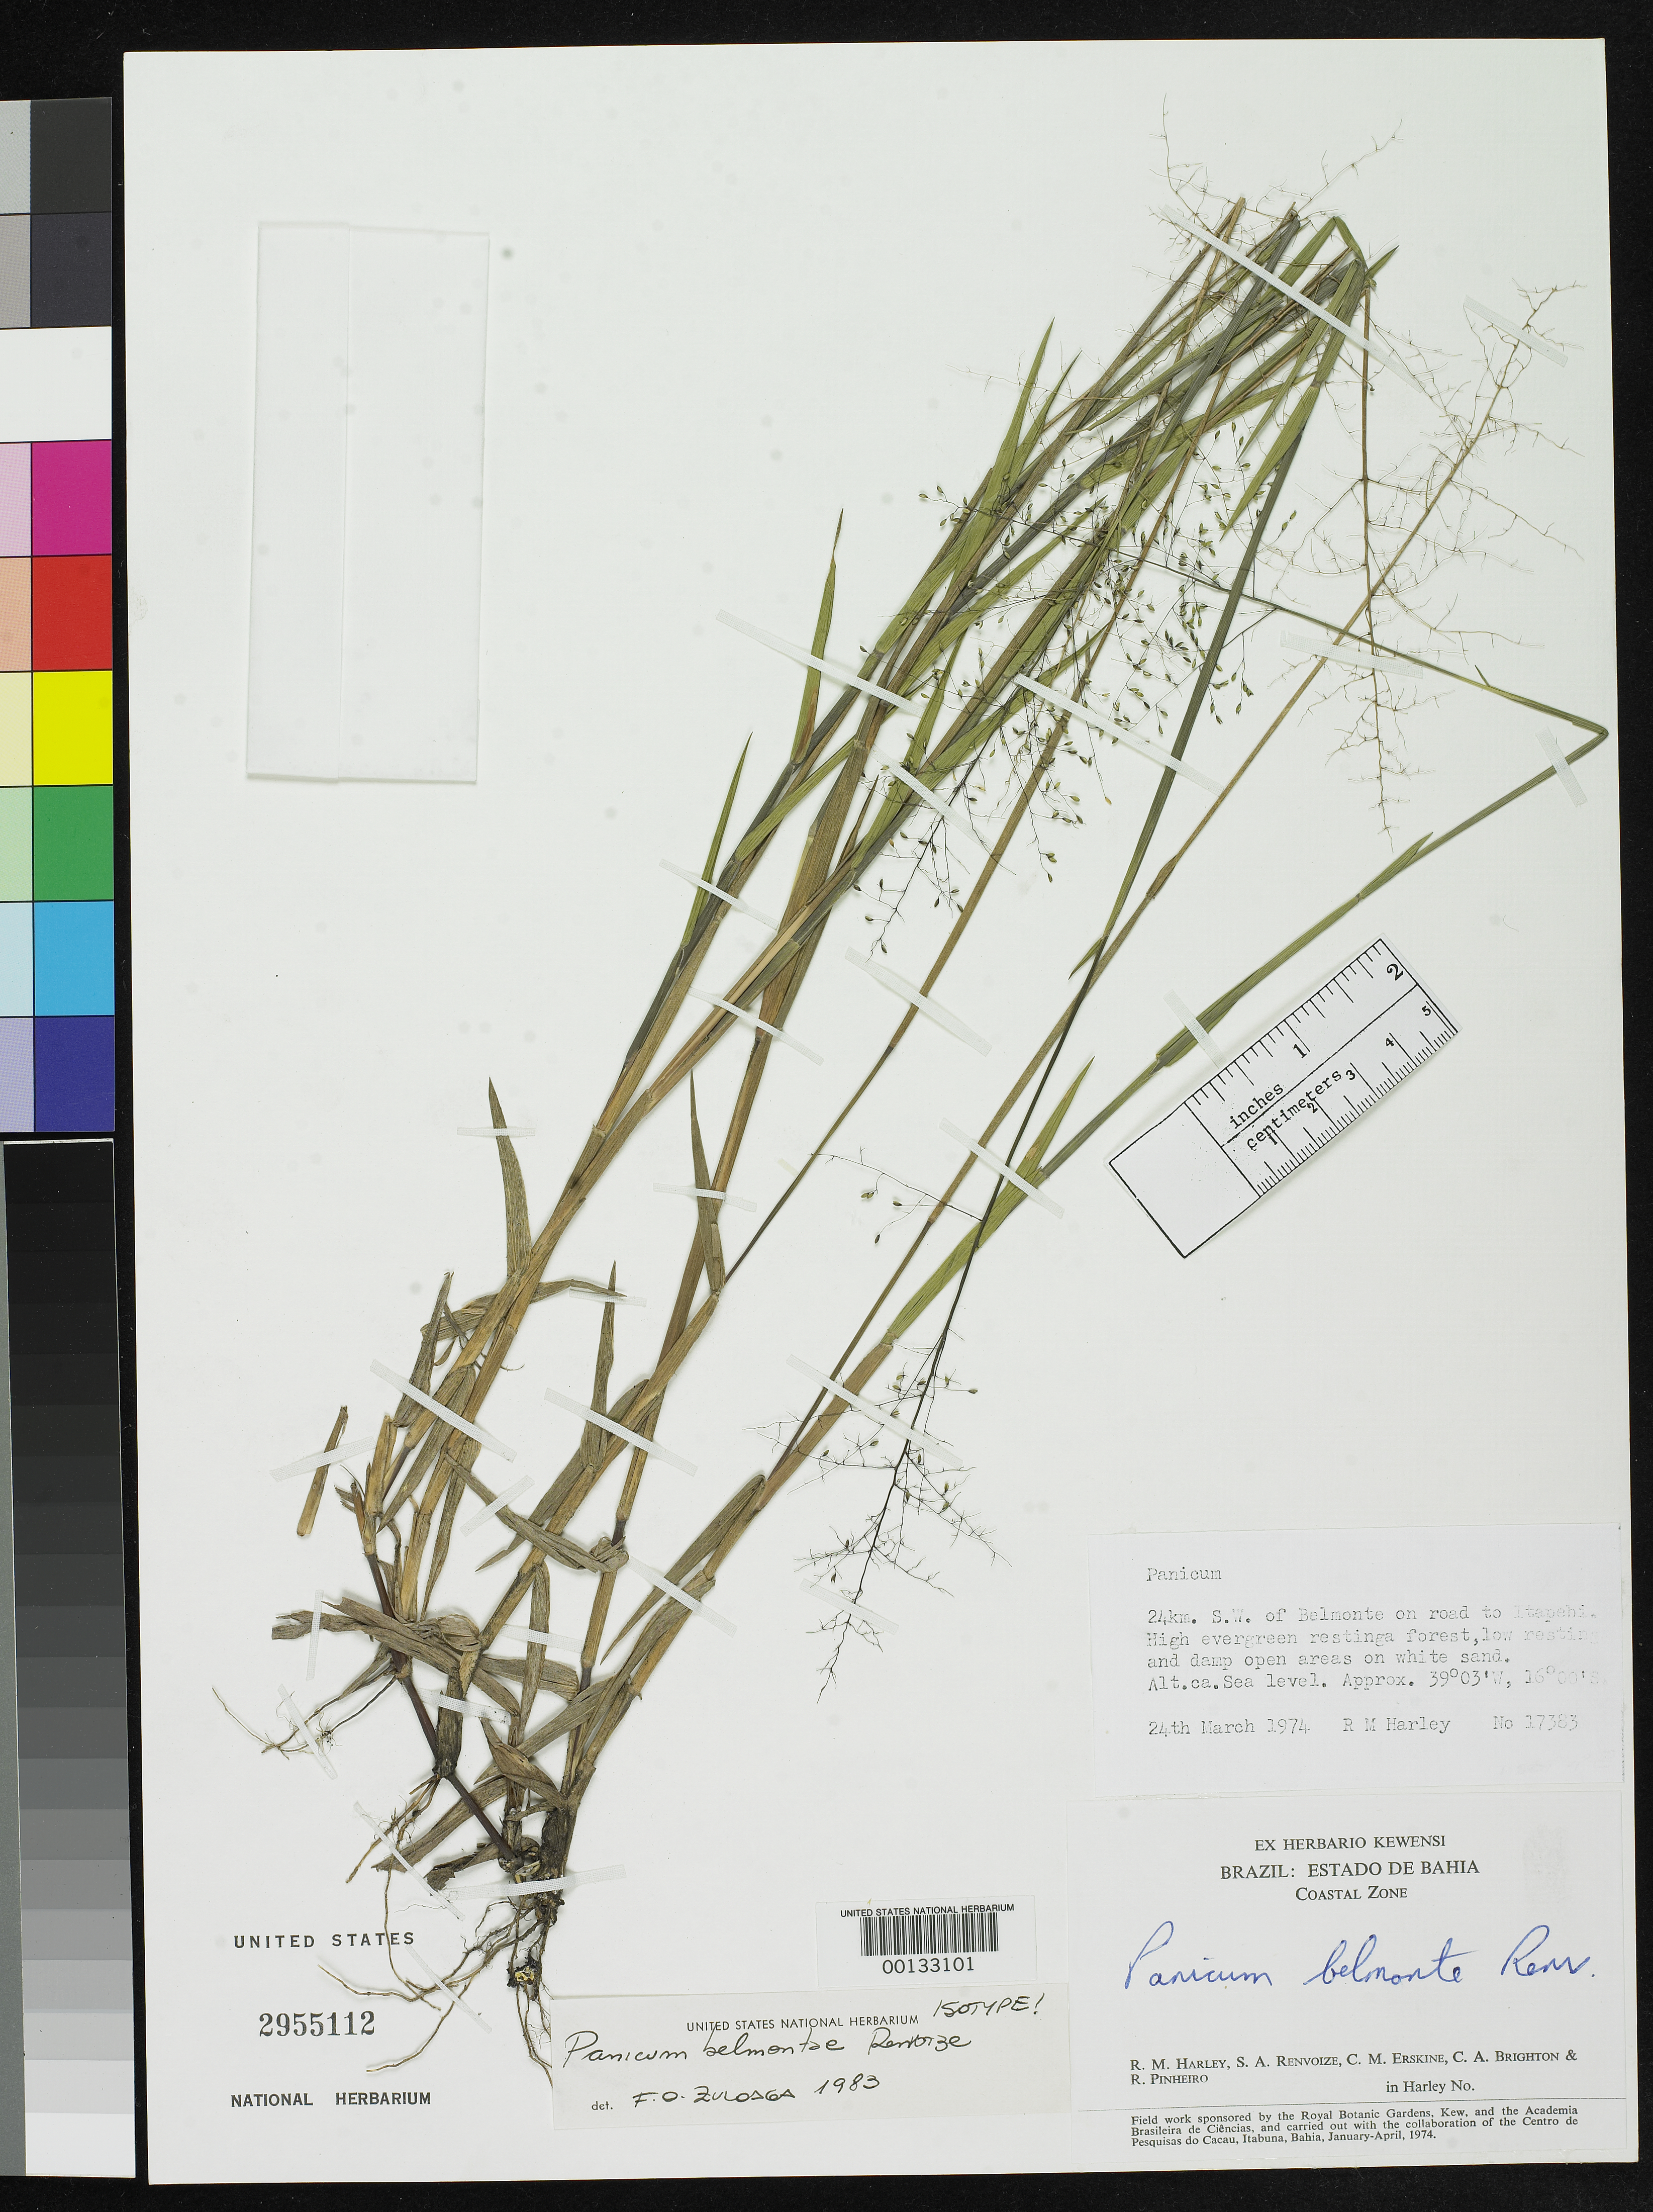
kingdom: Plantae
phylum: Tracheophyta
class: Liliopsida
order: Poales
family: Poaceae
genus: Panicum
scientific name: Panicum belmontae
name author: Renvoize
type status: Isotype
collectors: R. M. Harley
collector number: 17383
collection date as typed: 24 Mar 1974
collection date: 1974-03-24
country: Brazil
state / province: Bahia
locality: SW of Belmonte on road to Itapebi.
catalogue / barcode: US 2955112